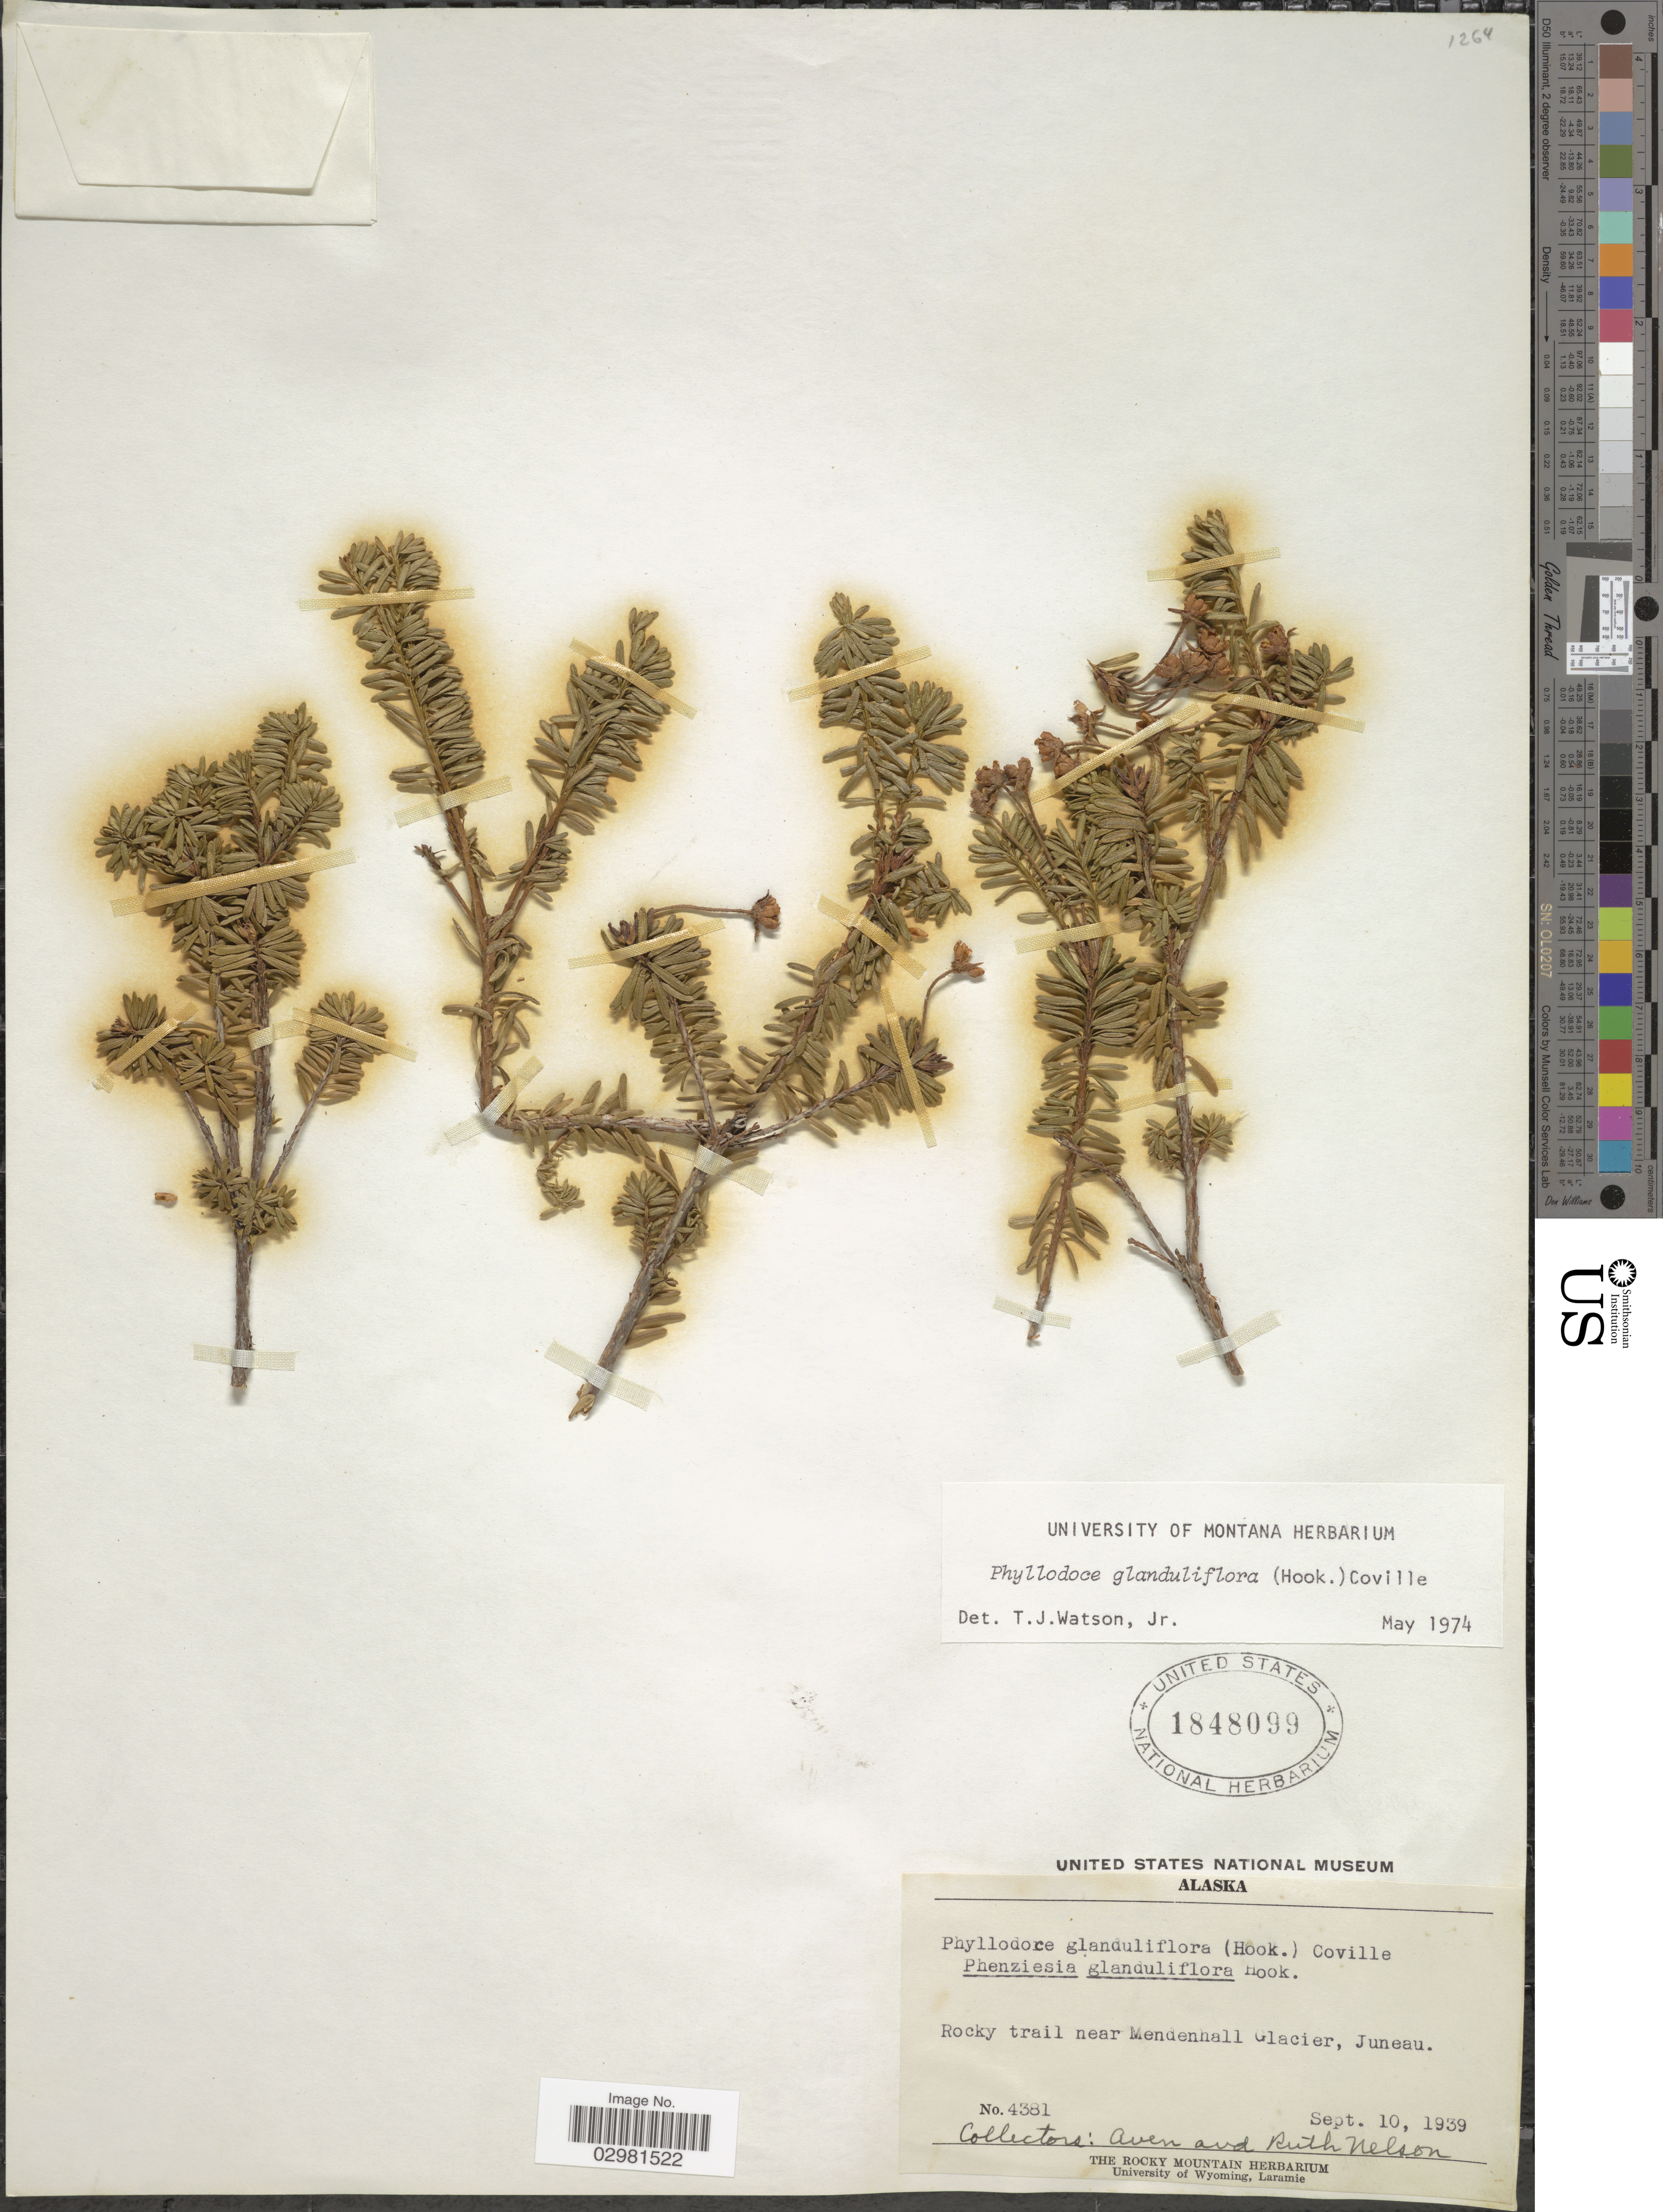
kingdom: Plantae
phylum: Tracheophyta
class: Magnoliopsida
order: Ericales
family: Ericaceae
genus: Phyllodoce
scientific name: Phyllodoce glanduliflora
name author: (Hook.) Coville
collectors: A. Nelson & R. A. Nelson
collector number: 4381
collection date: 1939-09-10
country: United States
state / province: Alaska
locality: Rocky trail near Mendenhall Glacier, Juneau.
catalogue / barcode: US 1848099